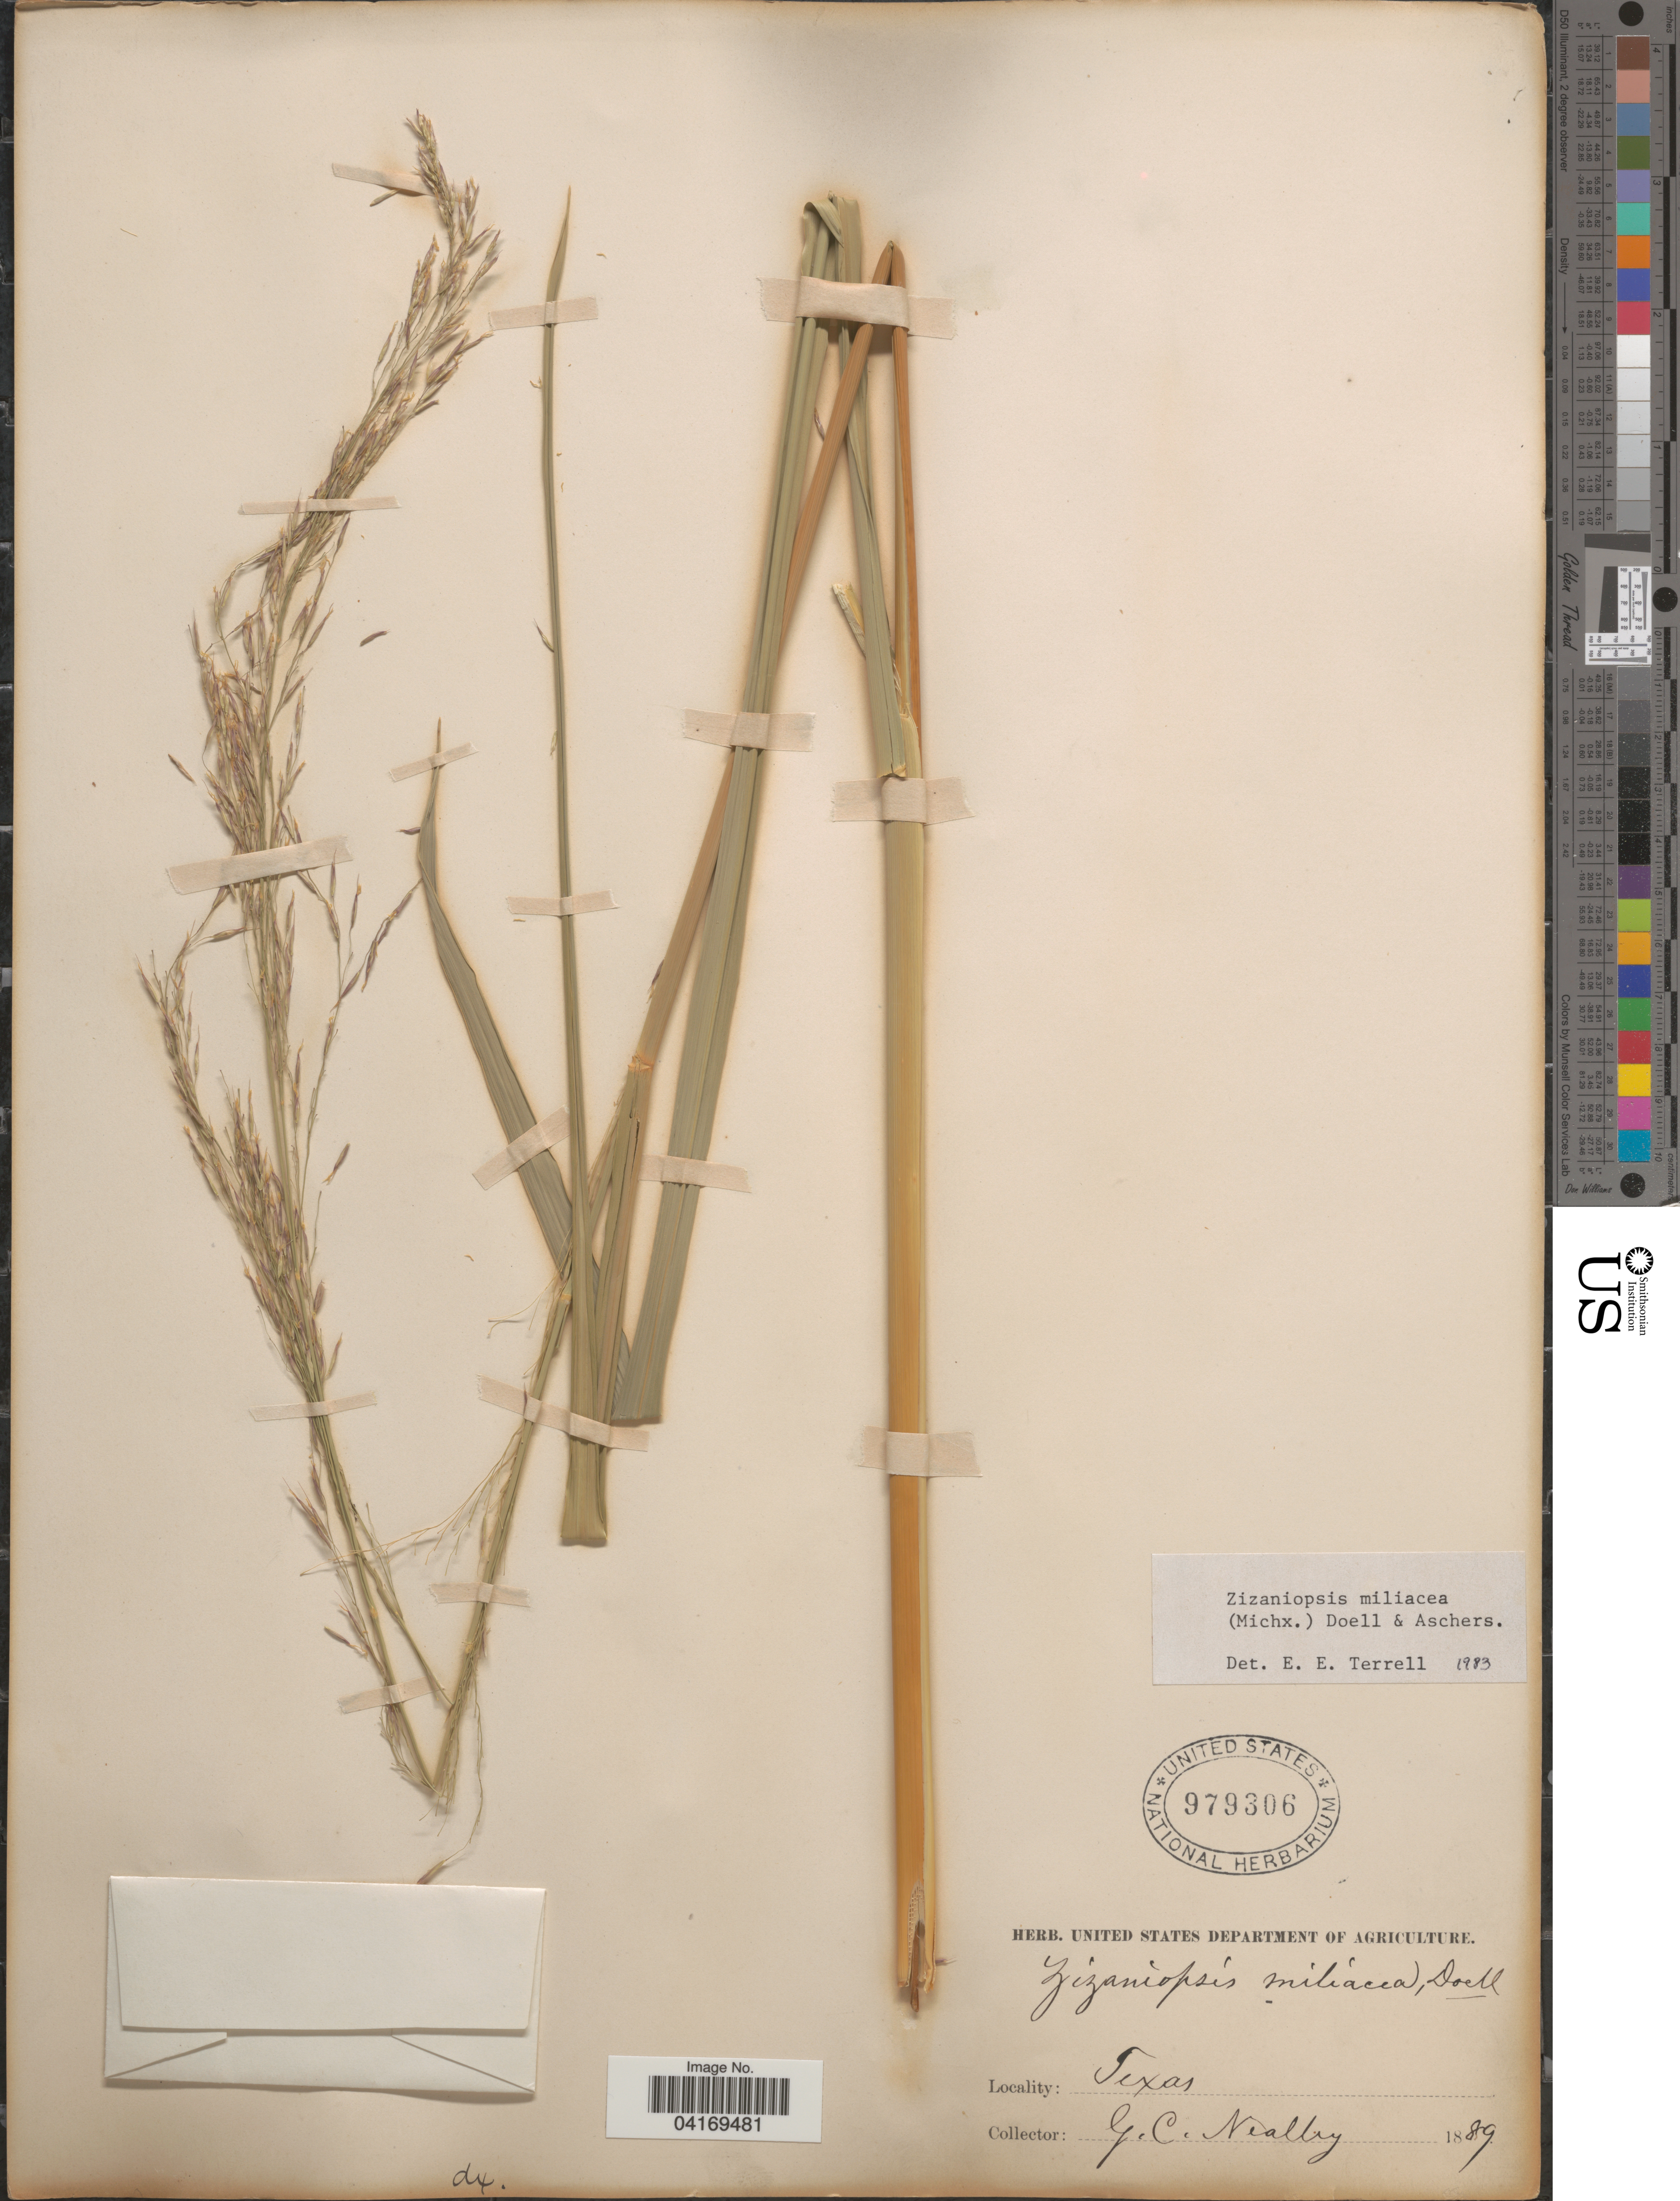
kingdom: Plantae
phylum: Tracheophyta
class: Liliopsida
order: Poales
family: Poaceae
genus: Zizaniopsis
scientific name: Zizaniopsis miliacea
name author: (Michx.) Döll & Asch.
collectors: G. C. Nealley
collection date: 1889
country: United States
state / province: Texas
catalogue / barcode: US 979306